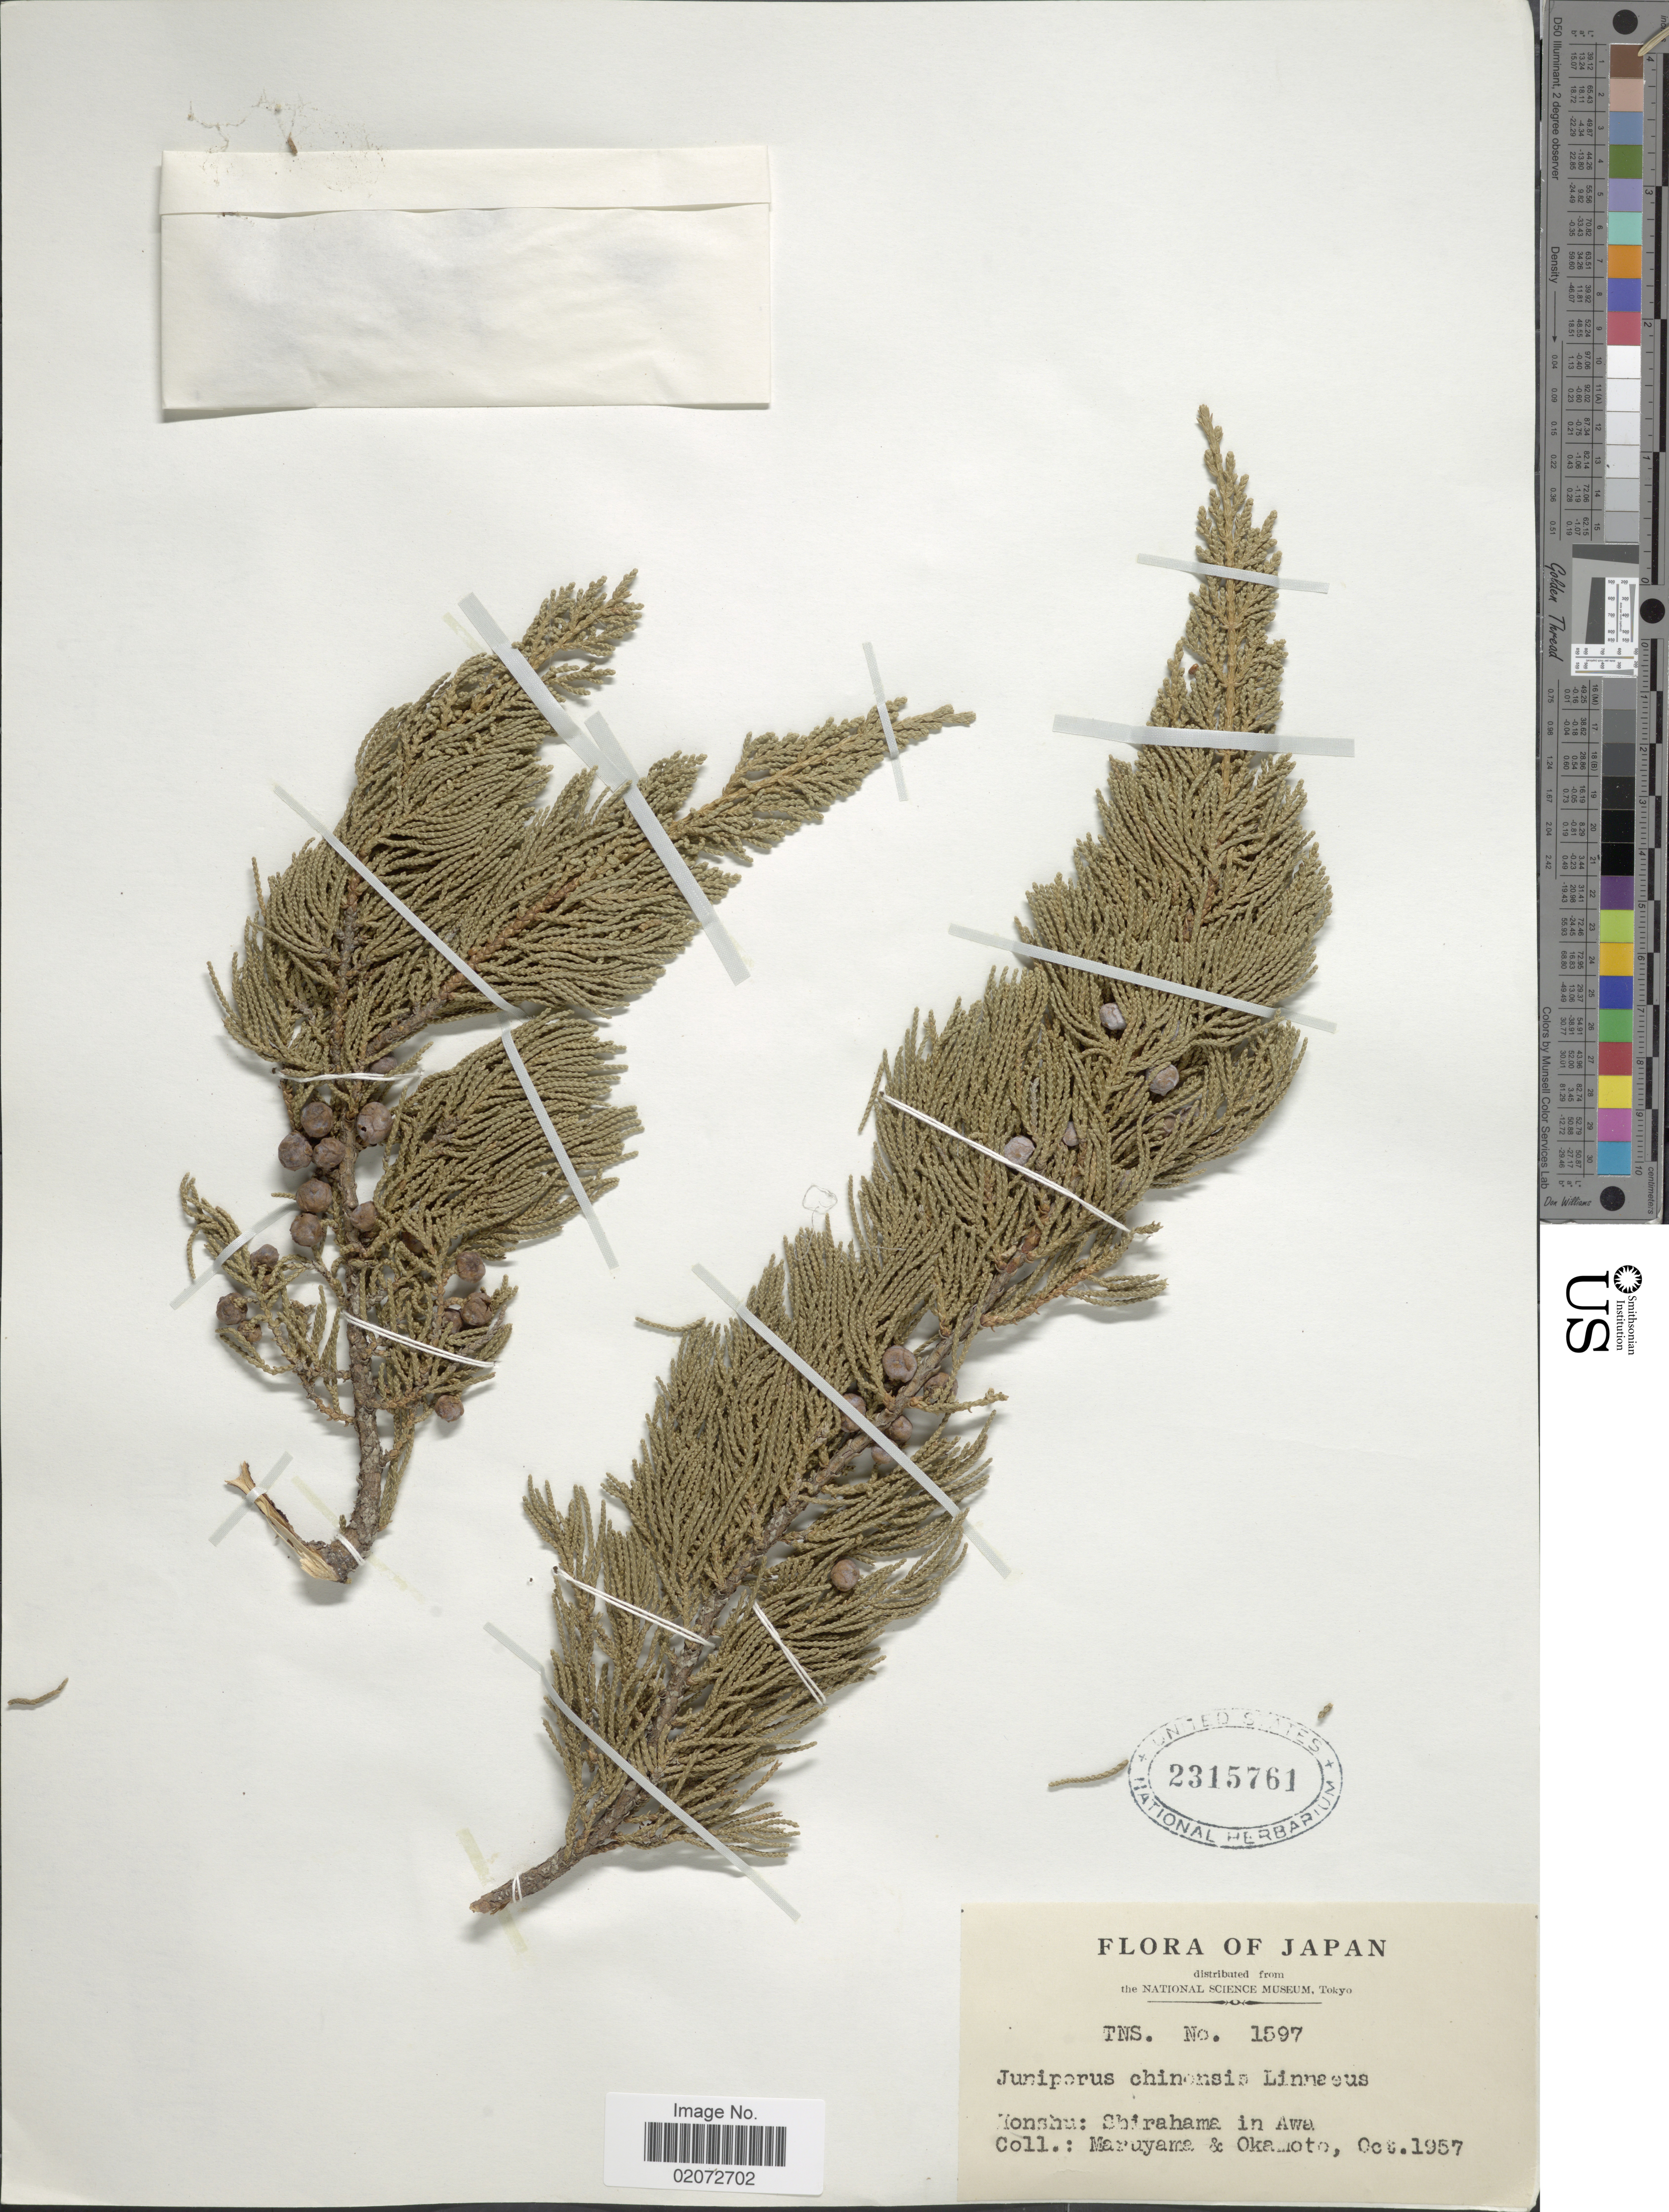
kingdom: Plantae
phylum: Tracheophyta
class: Pinopsida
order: Pinales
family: Cupressaceae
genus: Juniperus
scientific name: Juniperus chinensis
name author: L.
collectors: N. Maruyama & Okamoto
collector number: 1597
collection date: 1957-10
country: Japan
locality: Honshu: Shirama in Awa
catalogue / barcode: US 2315761